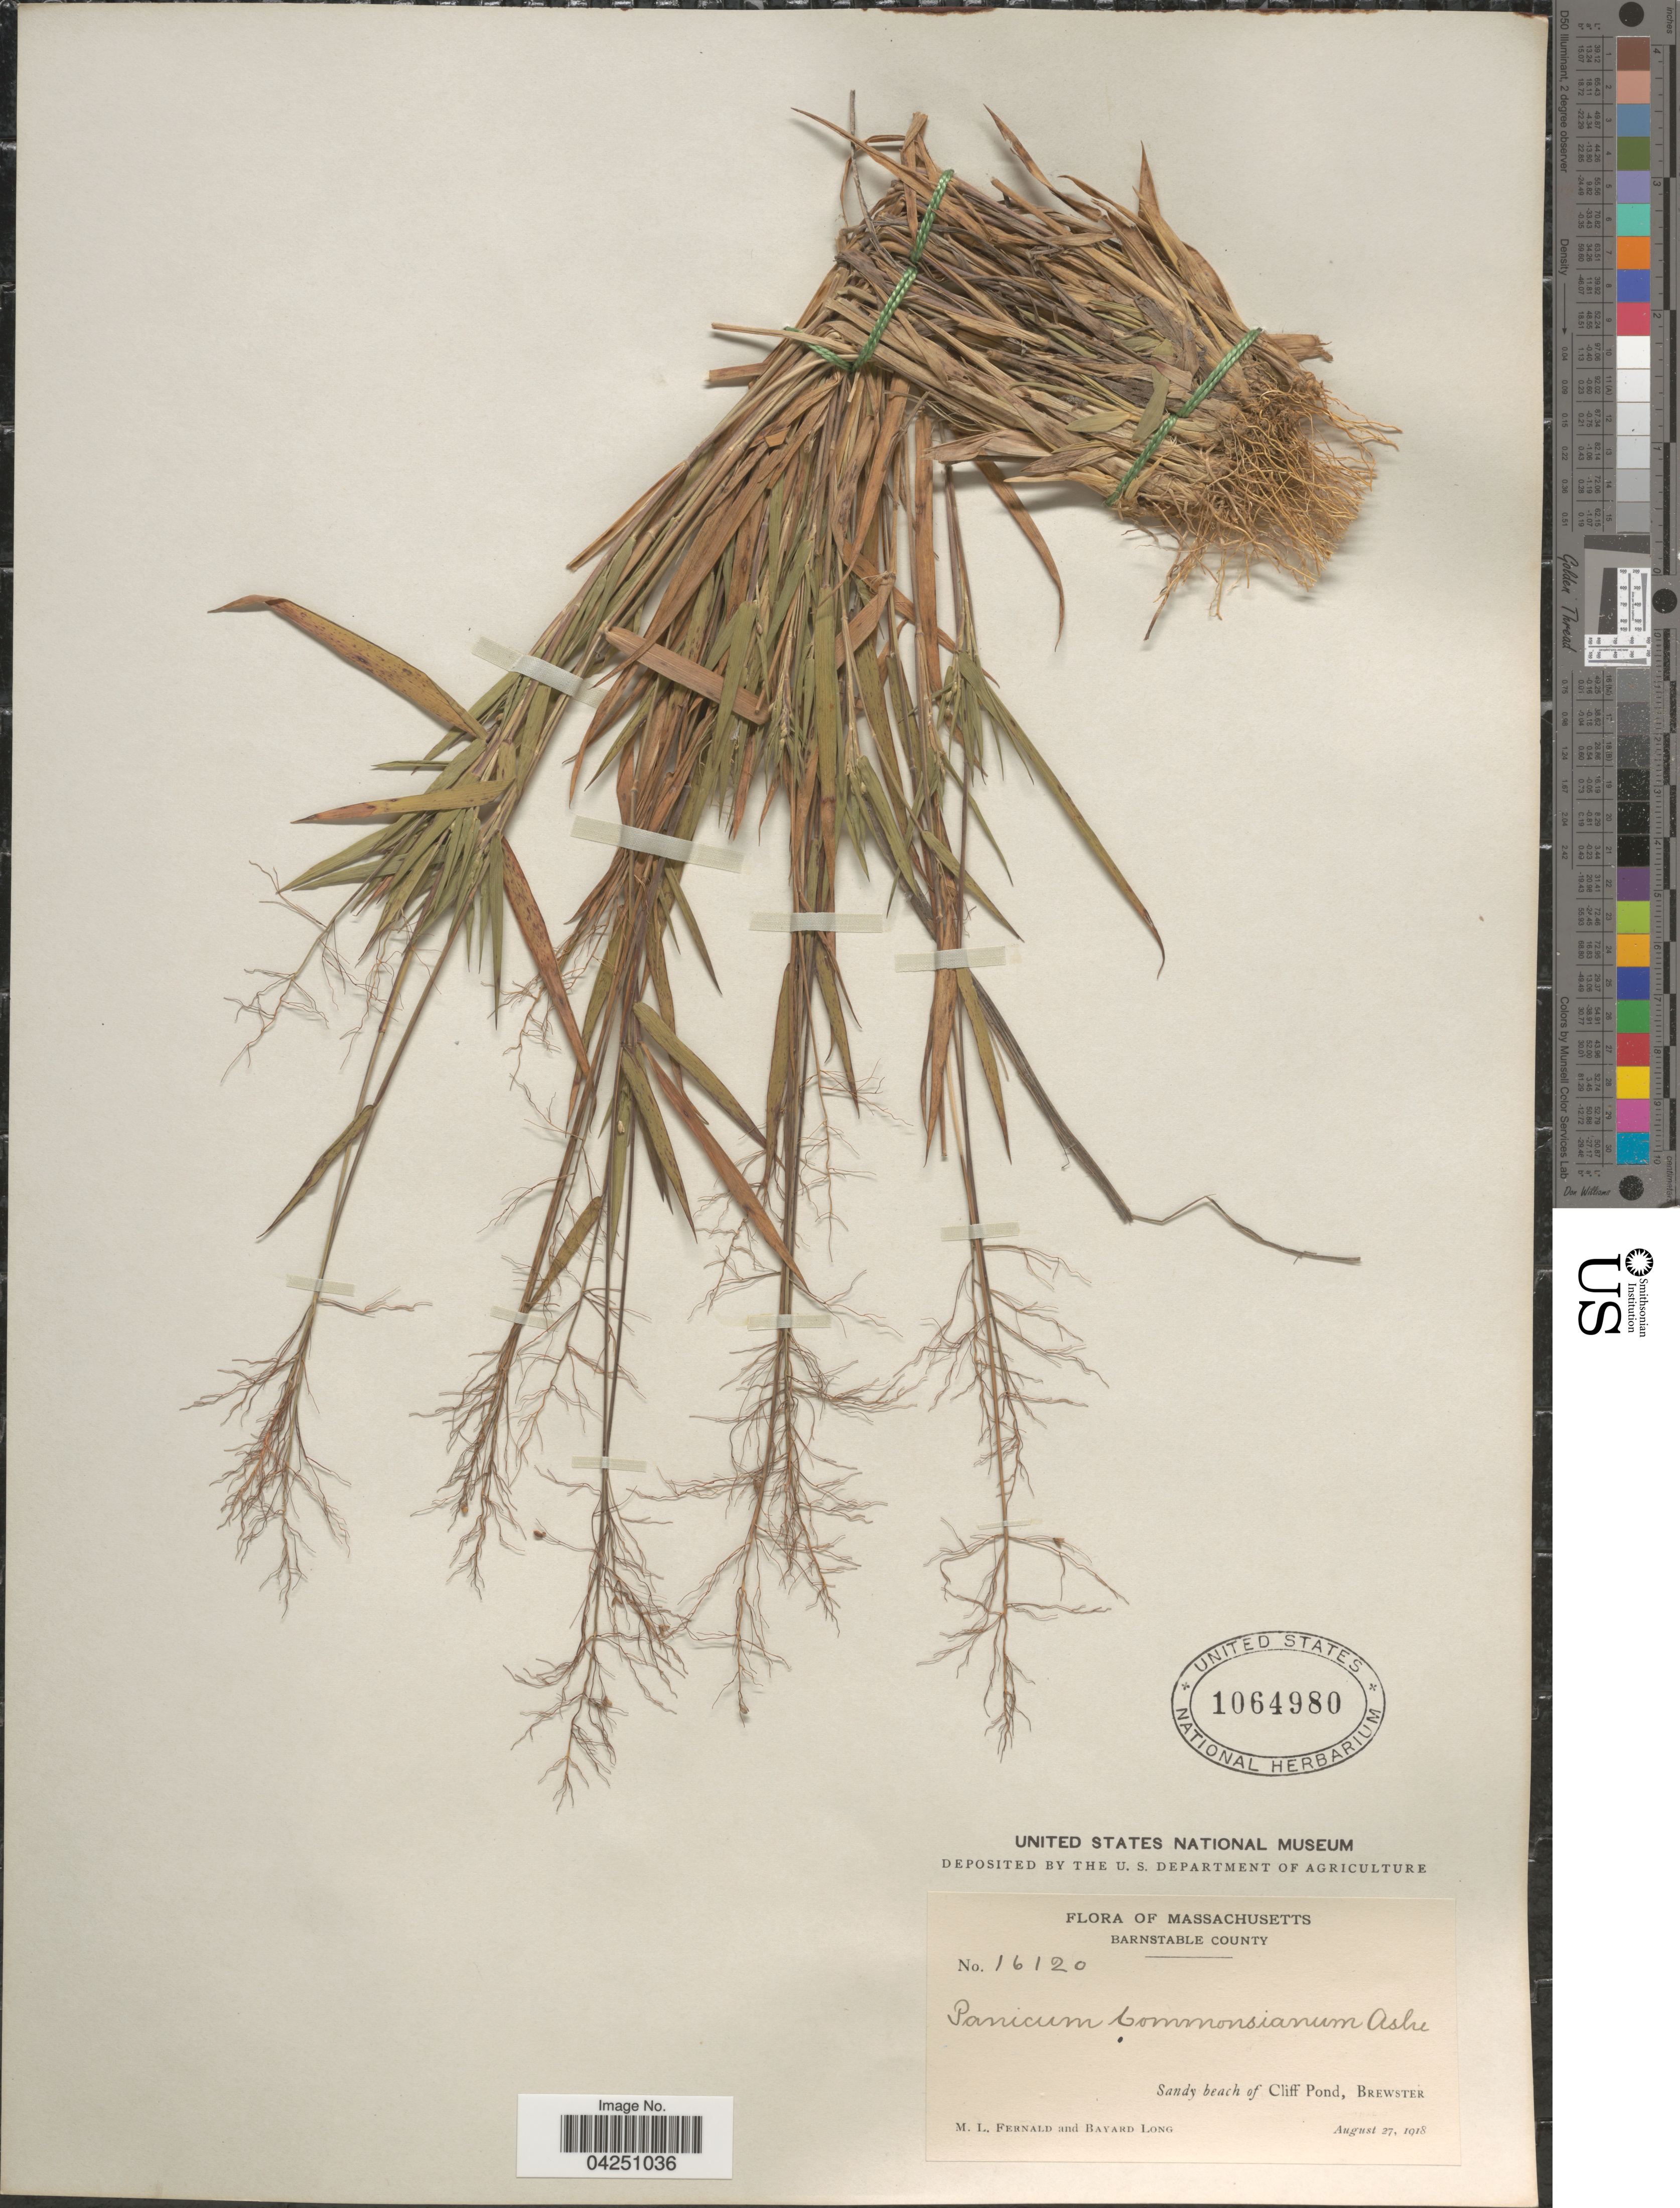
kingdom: Plantae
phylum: Tracheophyta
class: Liliopsida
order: Poales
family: Poaceae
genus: Dichanthelium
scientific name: Dichanthelium acuminatum var. acuminatum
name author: (Sw.) Gould & C.A. Clark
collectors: M. L. Fernald & B. Long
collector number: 16120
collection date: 1918-08-27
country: United States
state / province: Massachusetts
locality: Barnstable County. Sandy beach of Cliff Pond, Brewster.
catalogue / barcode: US 1064980